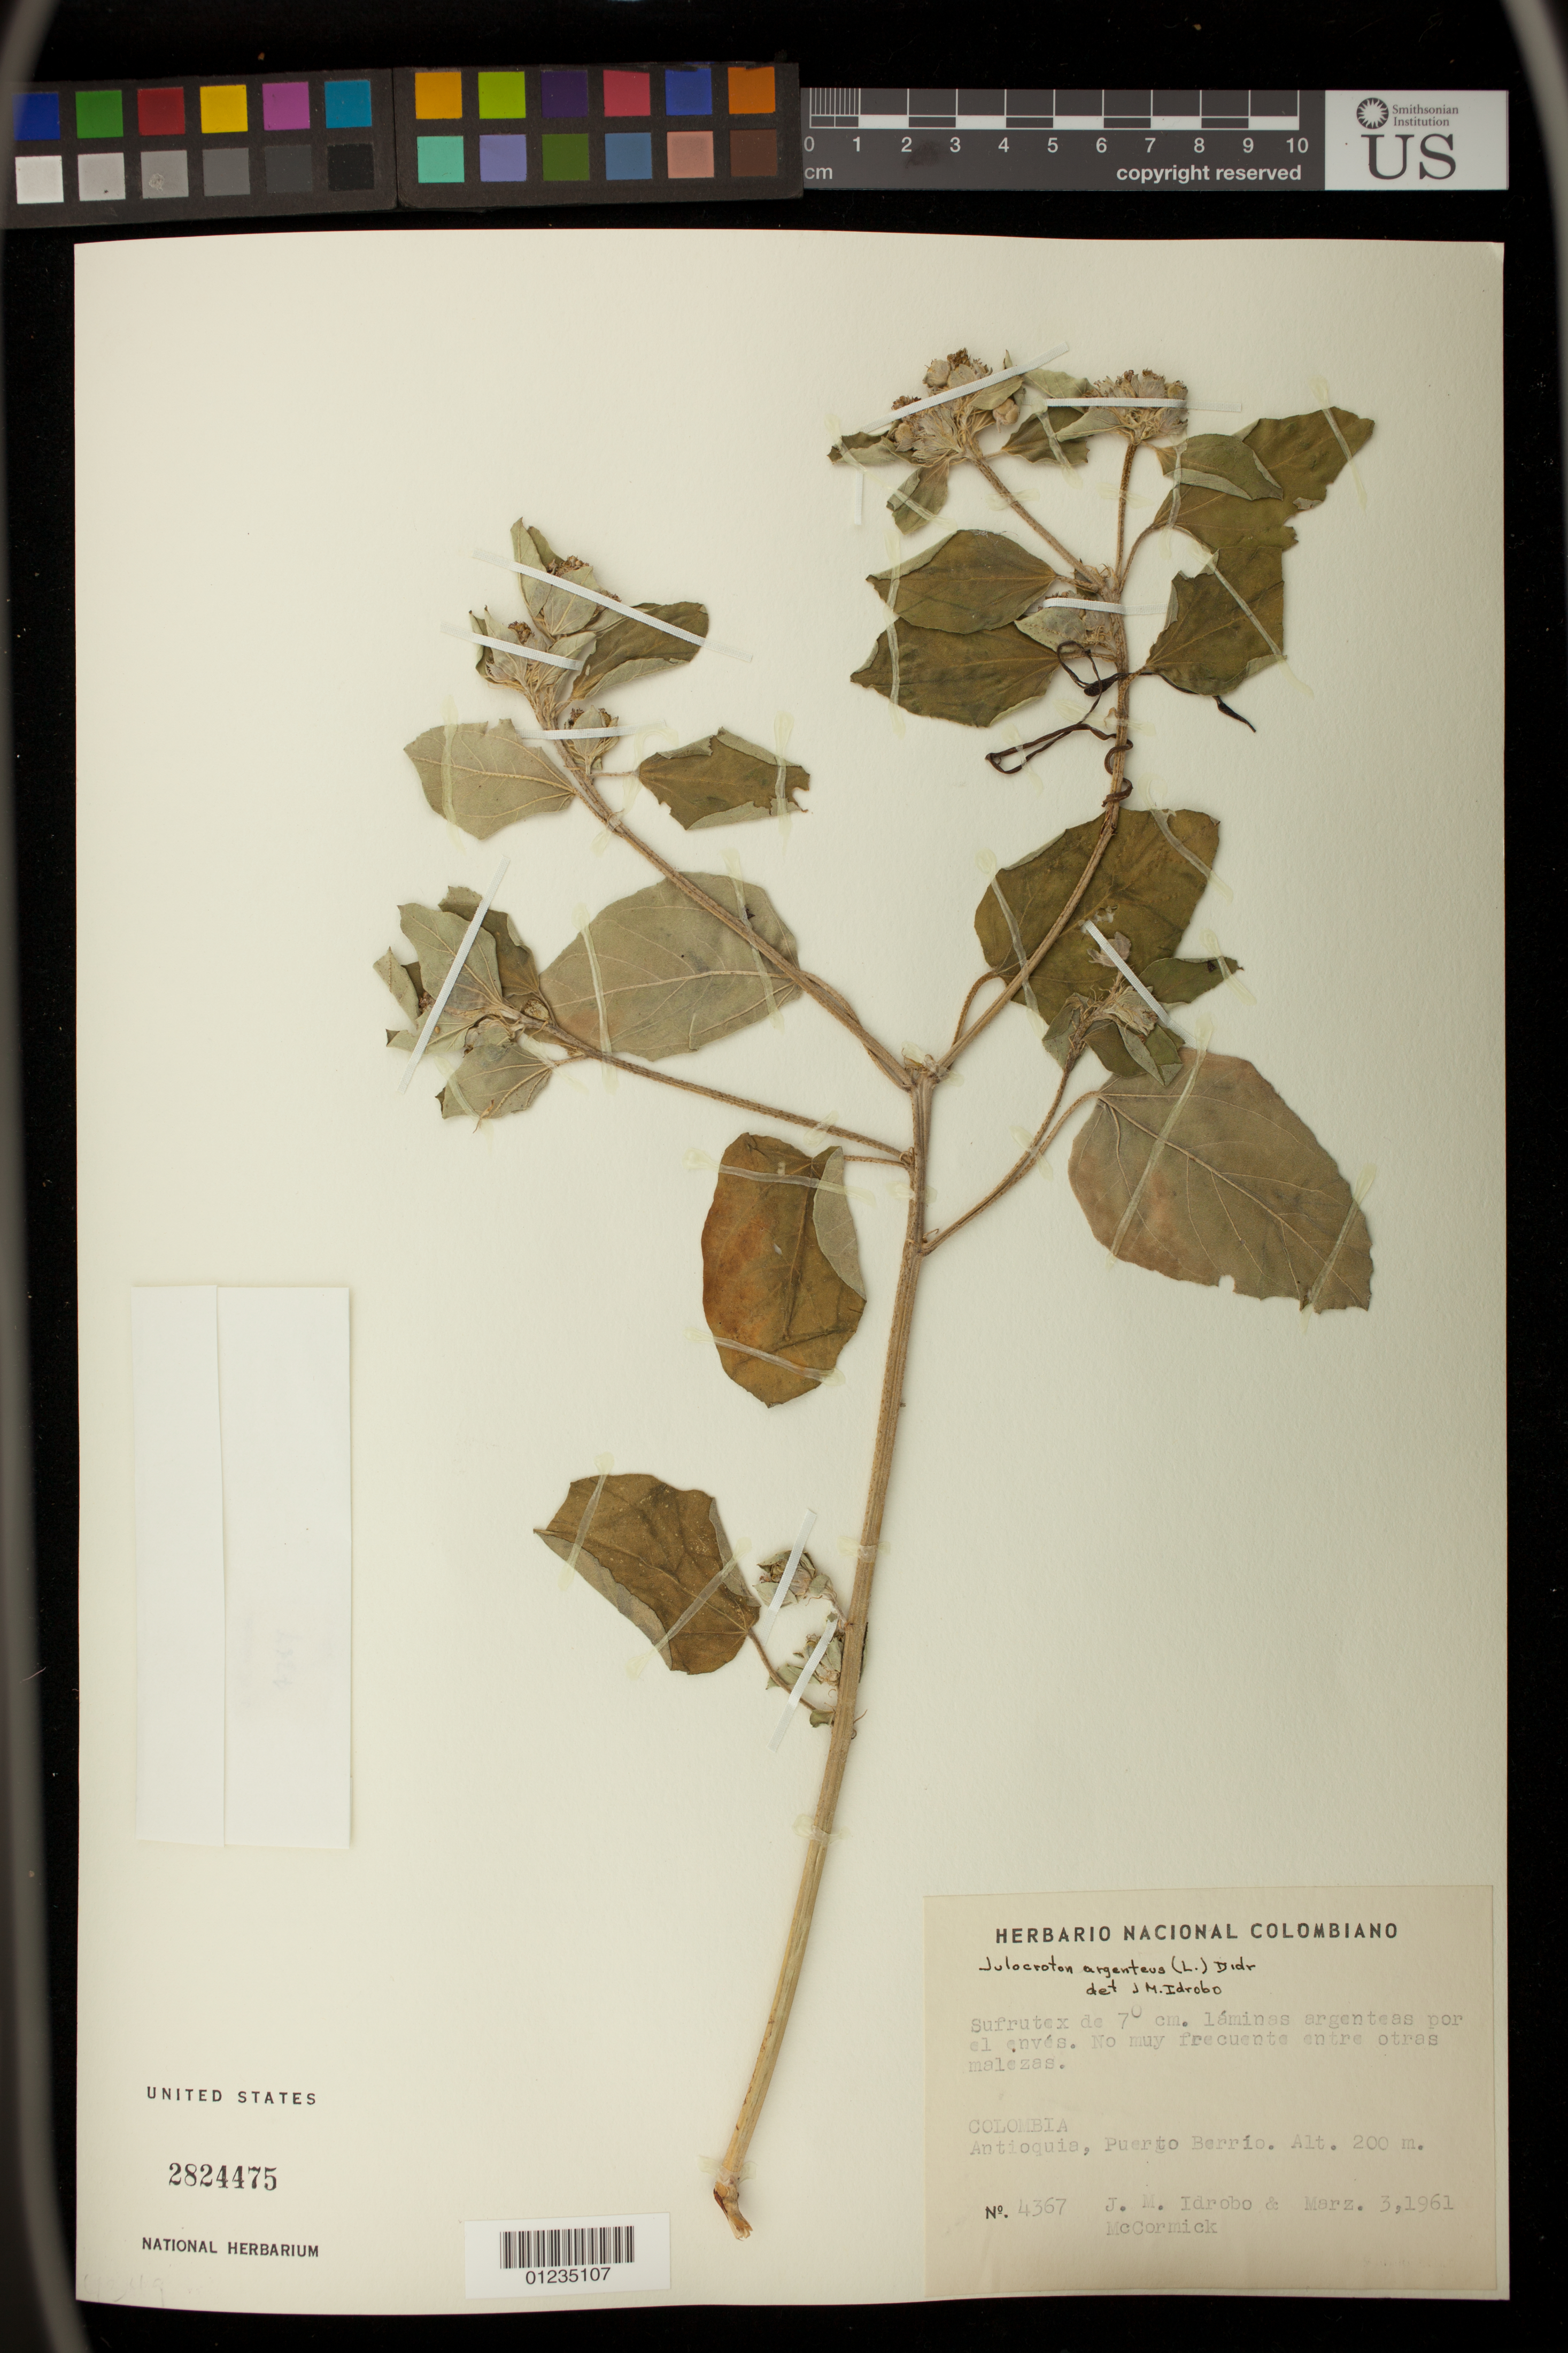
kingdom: Plantae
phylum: Tracheophyta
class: Magnoliopsida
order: Malpighiales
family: Euphorbiaceae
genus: Julocroton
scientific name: Julocroton argenteus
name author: (L.) Didr.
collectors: J. M. Idrobo & -. McCormick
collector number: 4367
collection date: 1961-03-03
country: Colombia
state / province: Antioquia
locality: Puerto Berrío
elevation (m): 200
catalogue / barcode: US 2824475